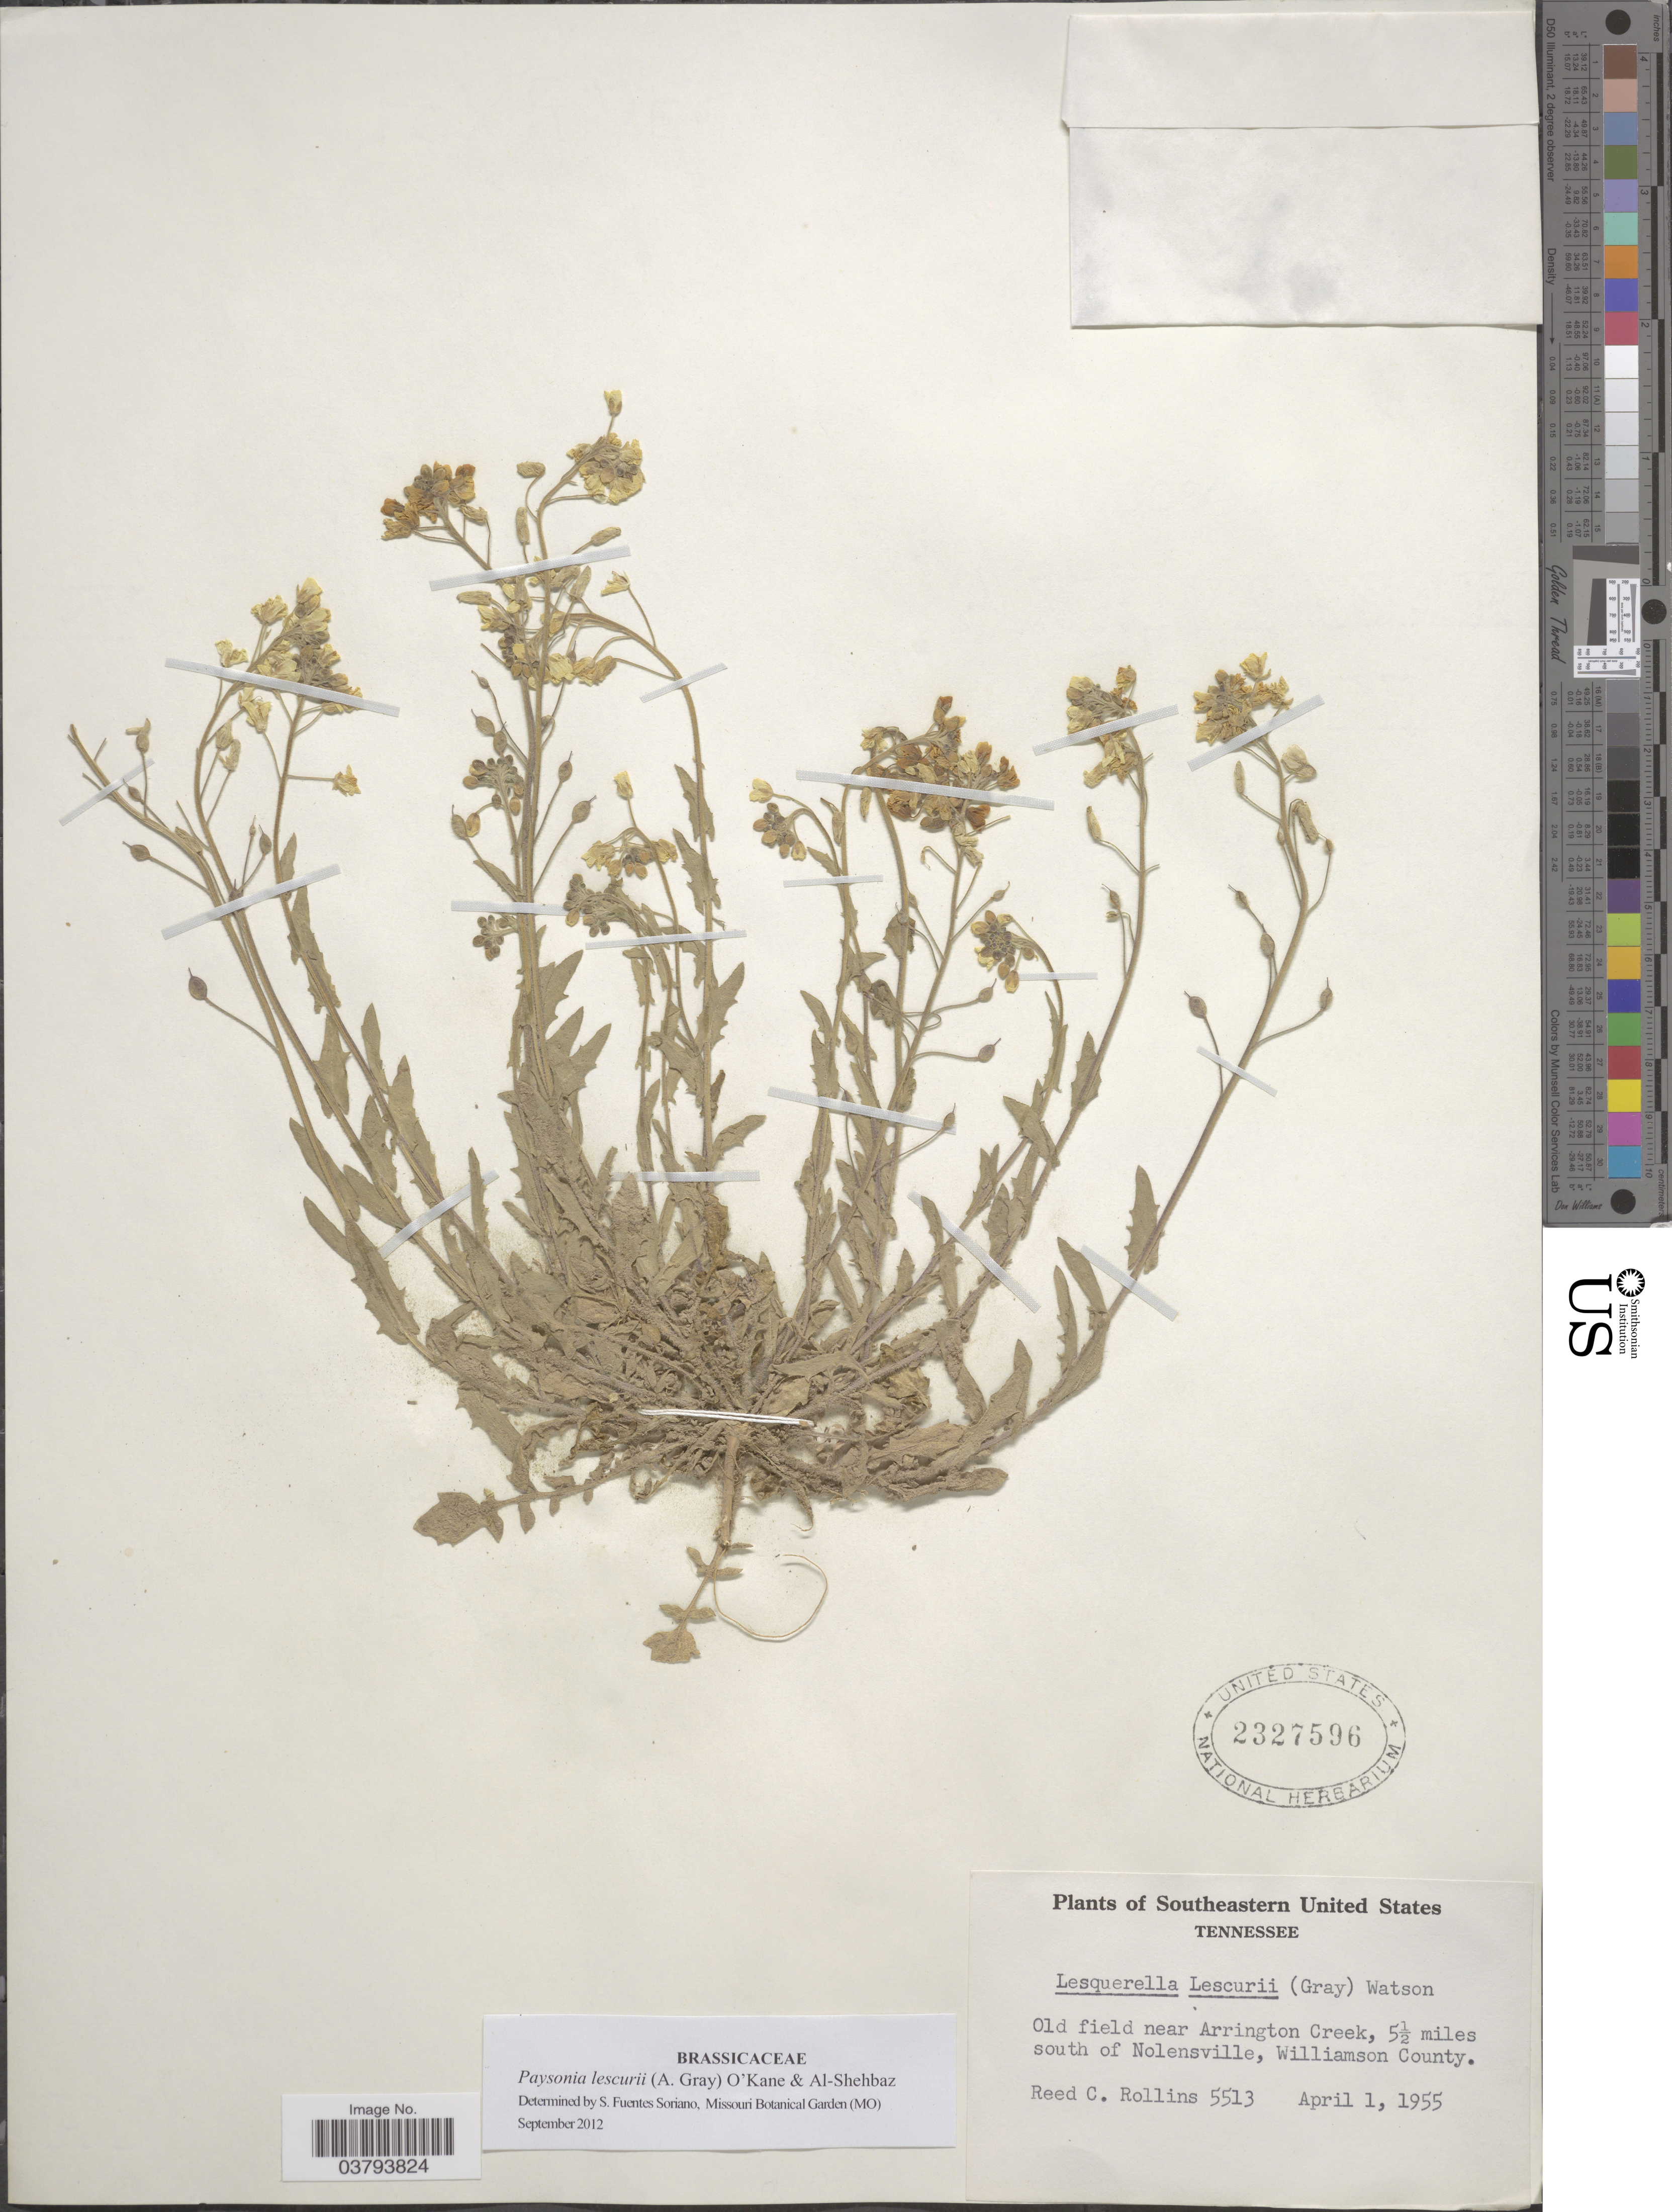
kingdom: Plantae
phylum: Tracheophyta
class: Magnoliopsida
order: Brassicales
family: Brassicaceae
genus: Lesquerella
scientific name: Lesquerella lescurii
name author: (A. Gray) S. Watson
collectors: R. C. Rollins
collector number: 5513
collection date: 1955-04-01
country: United States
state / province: Tennessee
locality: Southeastern United States; Old field near Arrington Creek, 5½ miles south of Nolensville, Williamson County.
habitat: old field near creek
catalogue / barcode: US 2327596